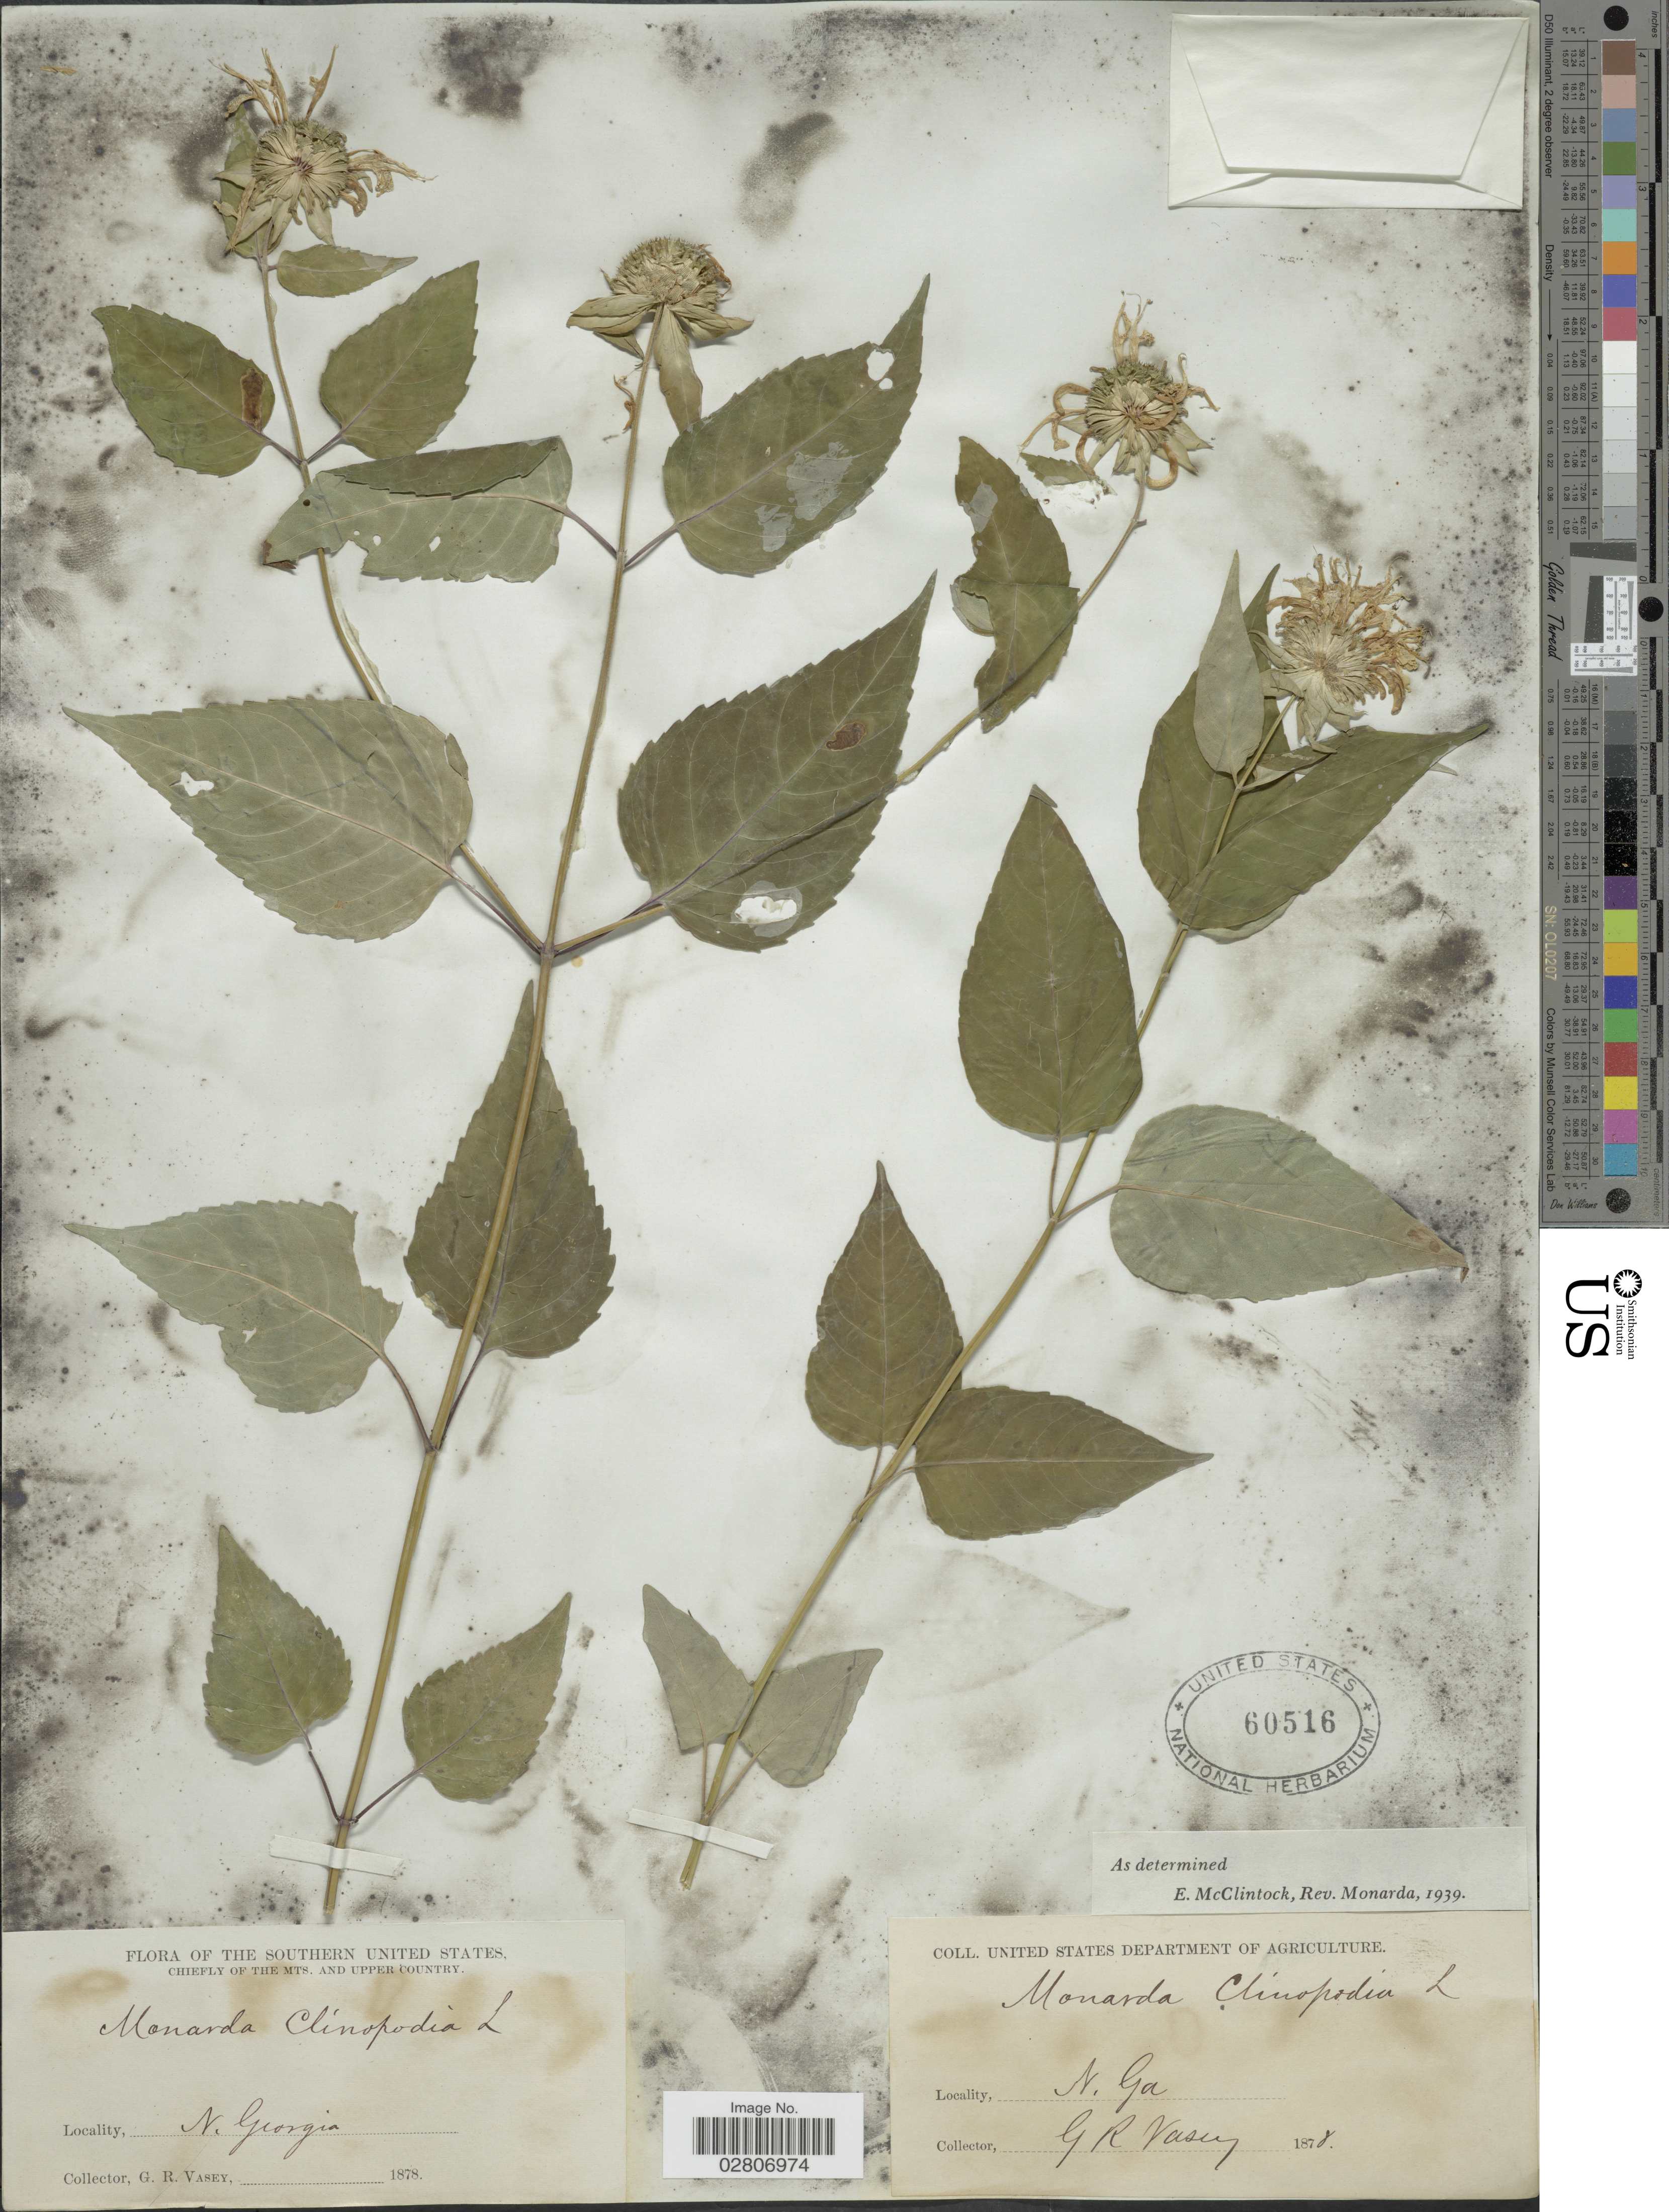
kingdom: Plantae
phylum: Tracheophyta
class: Magnoliopsida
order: Lamiales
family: Lamiaceae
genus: Monarda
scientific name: Monarda clinopodia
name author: L.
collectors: G. R. Vasey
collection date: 1878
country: United States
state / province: Georgia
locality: The Southern United States, Chiefly of the Mts. and Upper Country. N. Georgia.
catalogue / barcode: US 60516